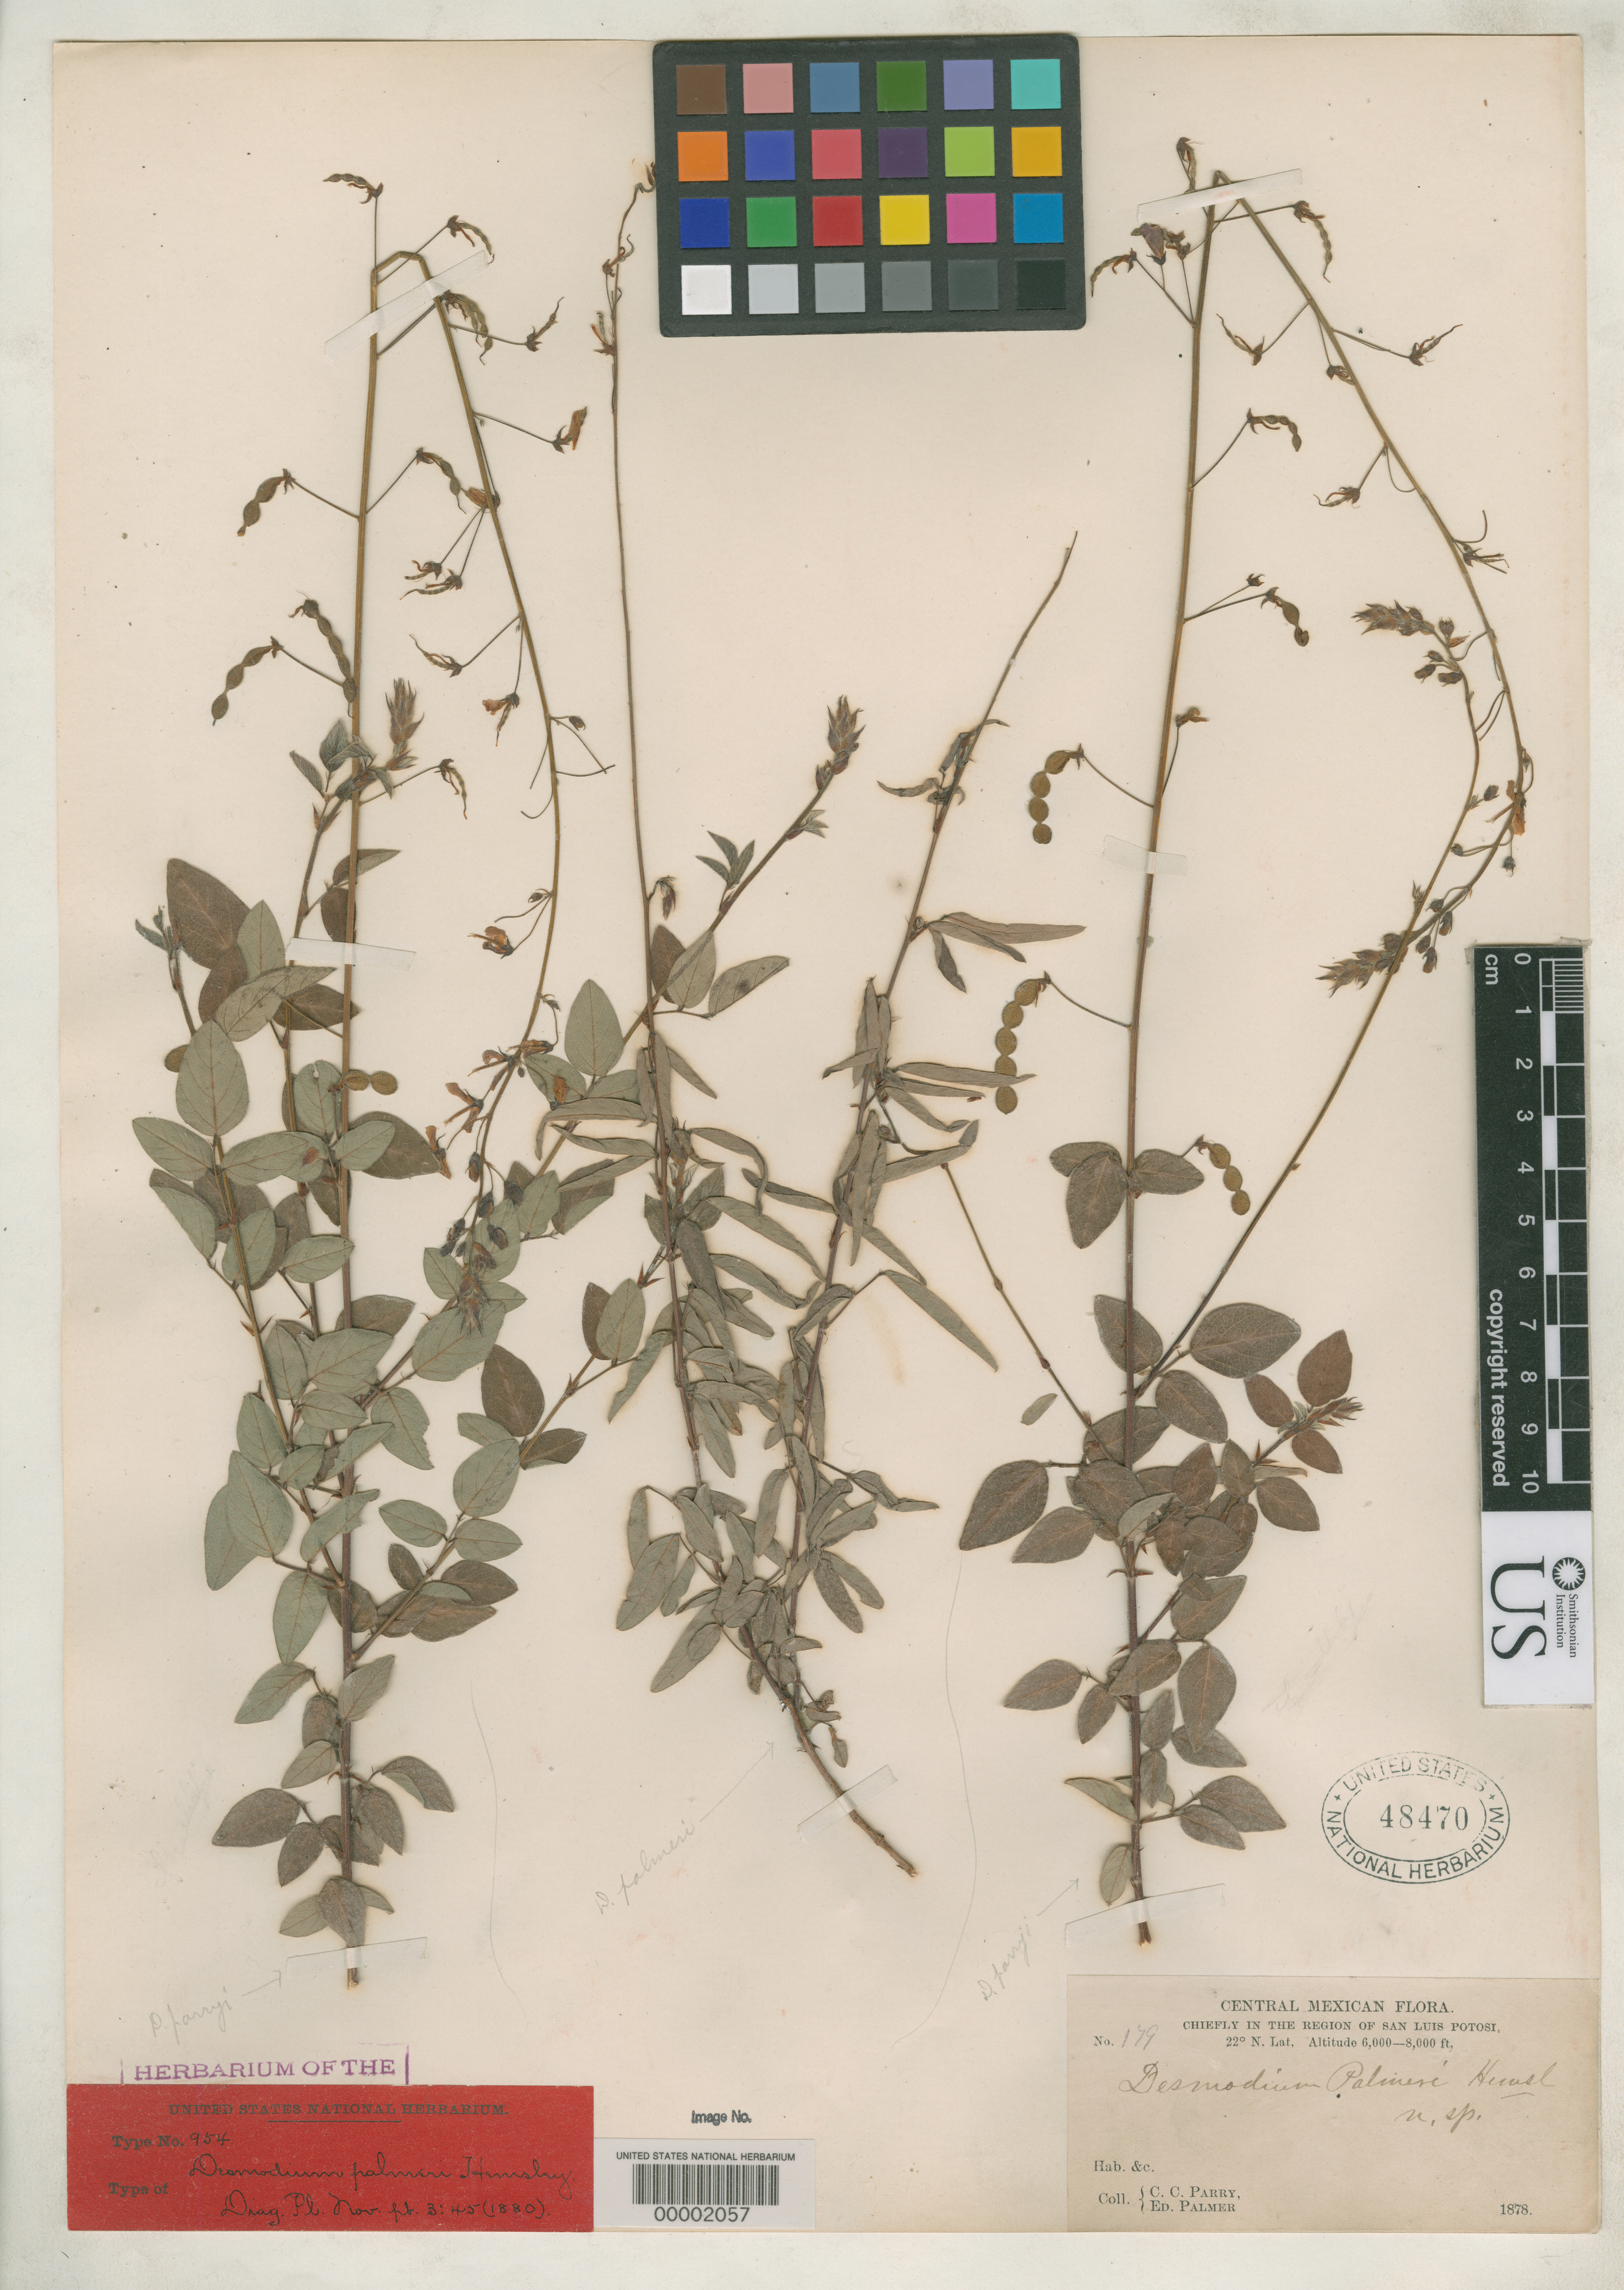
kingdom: Plantae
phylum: Tracheophyta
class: Magnoliopsida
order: Fabales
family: Fabaceae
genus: Desmodium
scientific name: Desmodium palmeri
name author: Hemsl.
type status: Isotype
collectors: C. C. Parry & E. Palmer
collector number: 179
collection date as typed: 1878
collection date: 1878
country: Mexico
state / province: San Luis Potosi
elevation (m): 1829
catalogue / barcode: US 48470